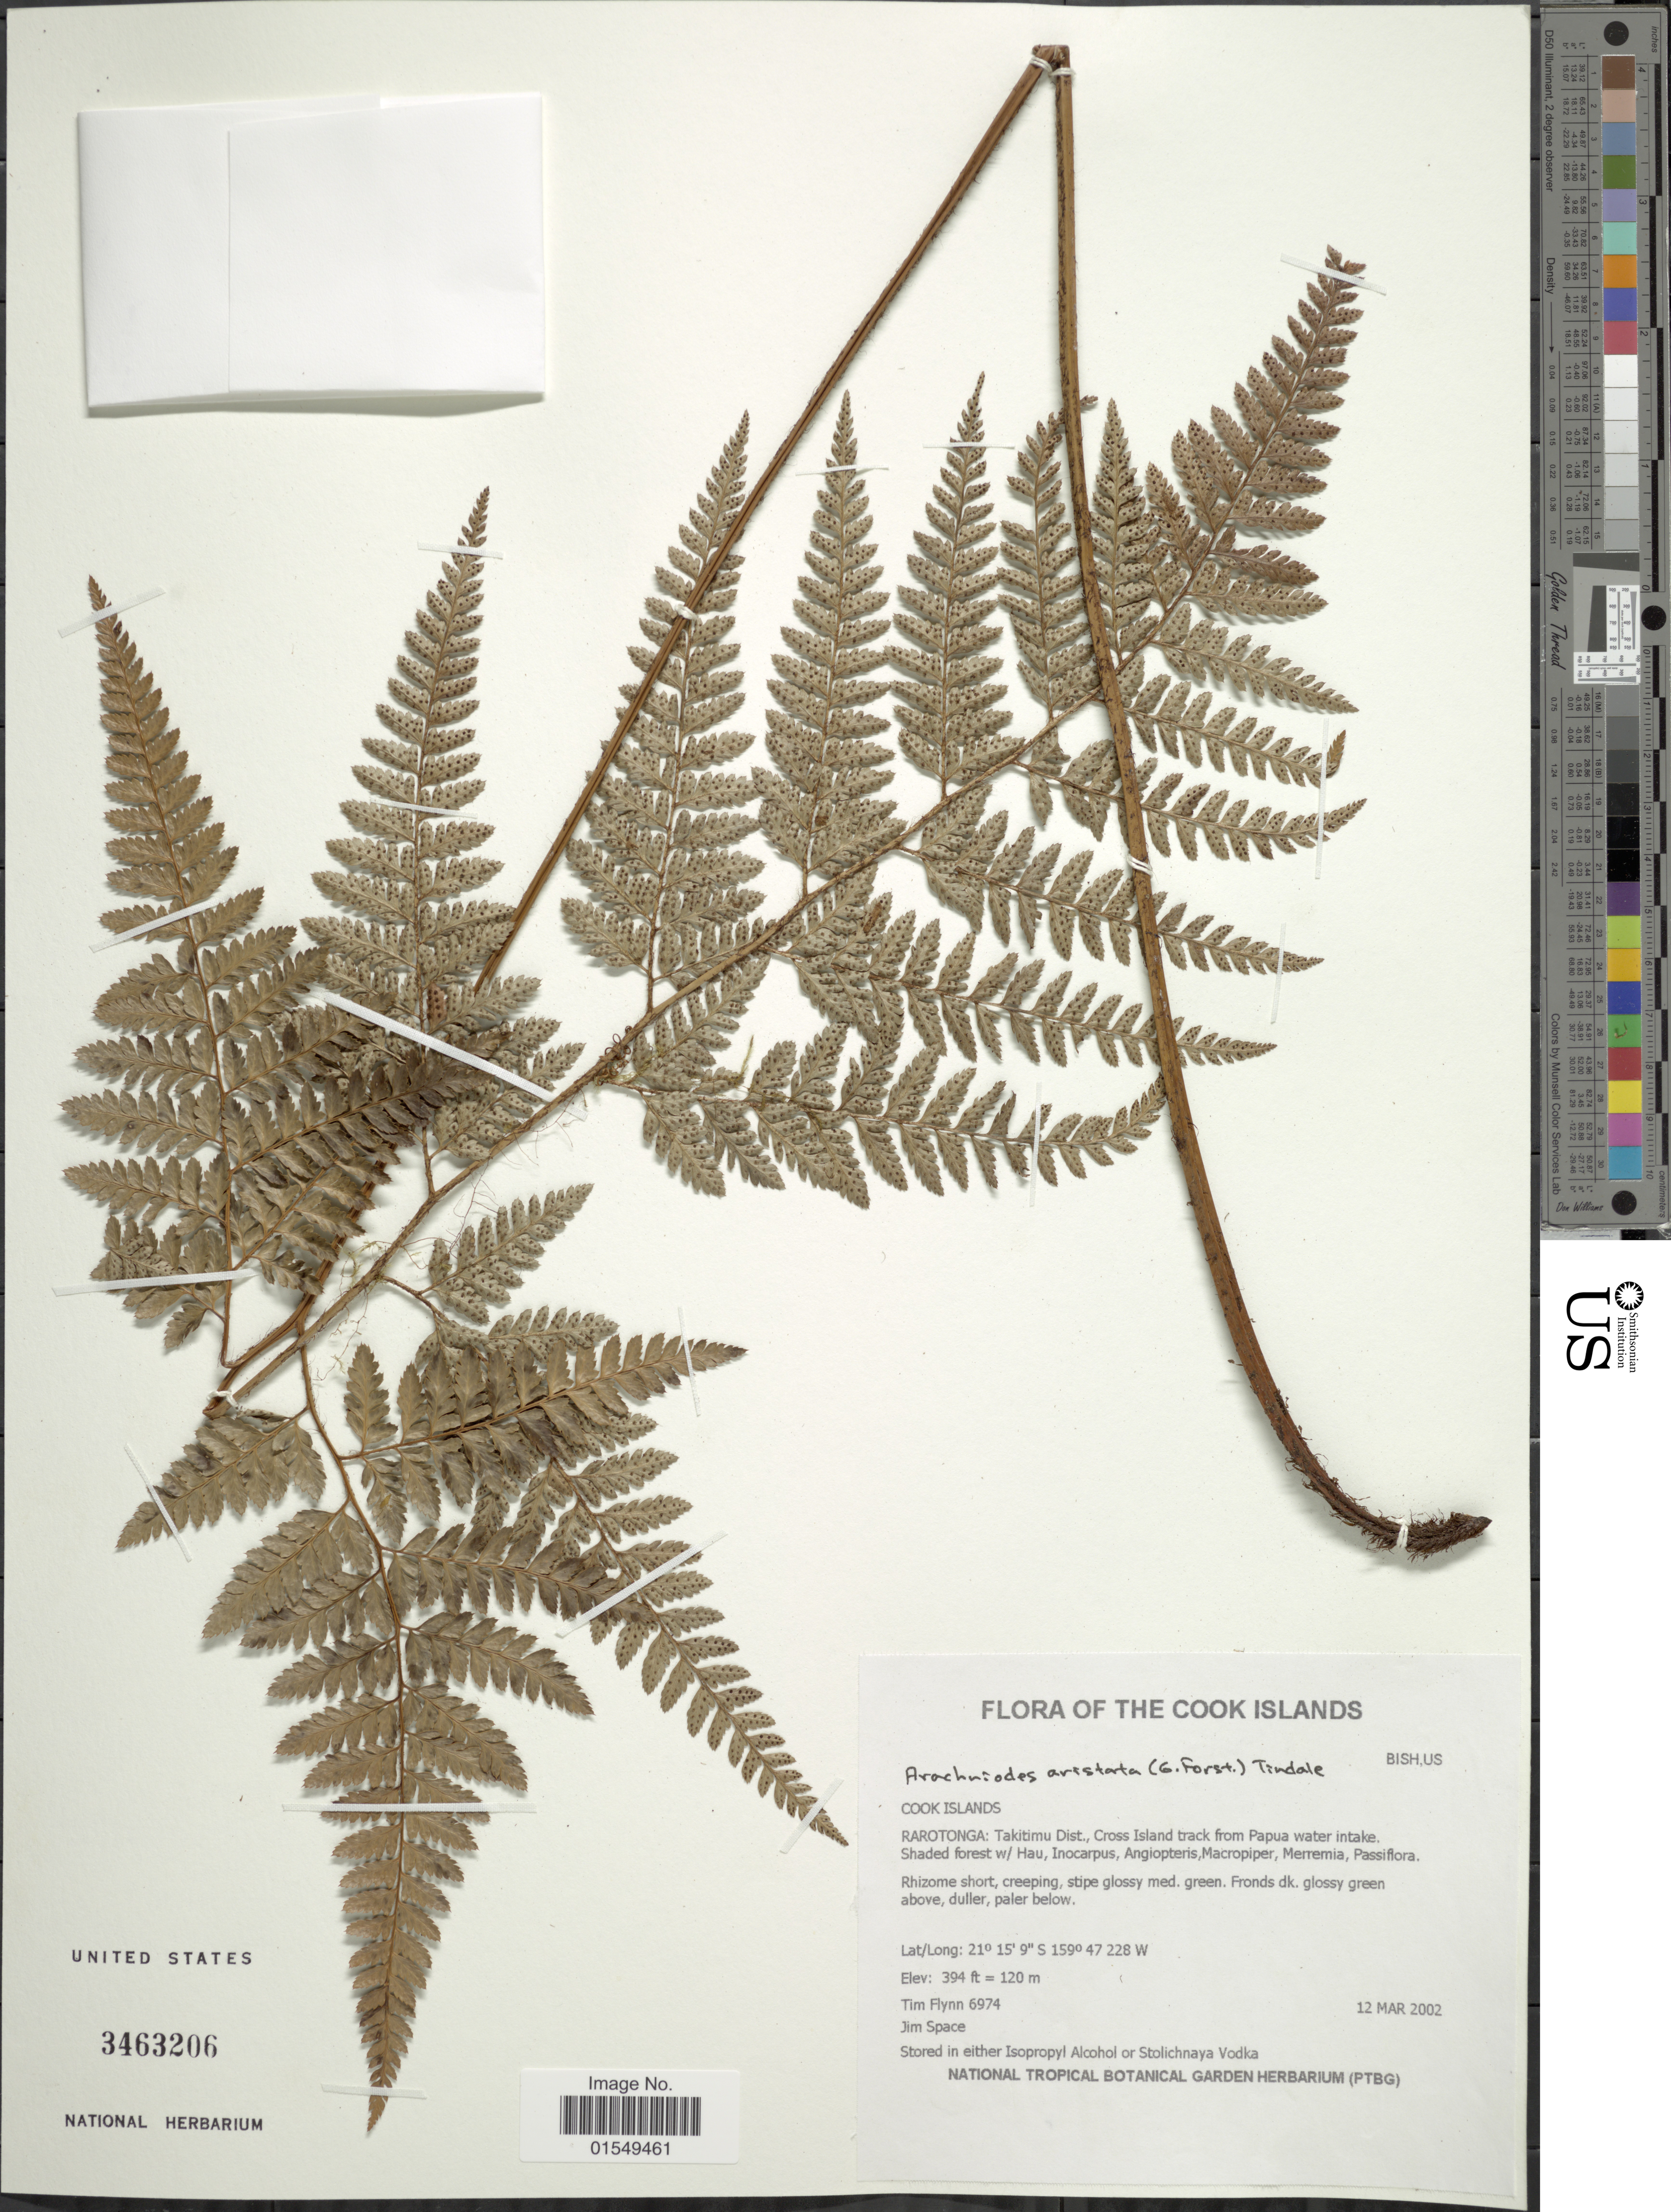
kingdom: Plantae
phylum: Tracheophyta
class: Polypodiopsida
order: Polypodiales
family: Dryopteridaceae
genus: Arachniodes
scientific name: Arachniodes aristata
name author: (G. Forst.) Tindale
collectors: T. Flynn & J. Space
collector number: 6974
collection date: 2002-03-12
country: Cook Islands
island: Rarotonga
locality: Rarotonga: Takitimu Dist., Cross Island track from Papua water intake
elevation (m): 120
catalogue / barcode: US 3463206